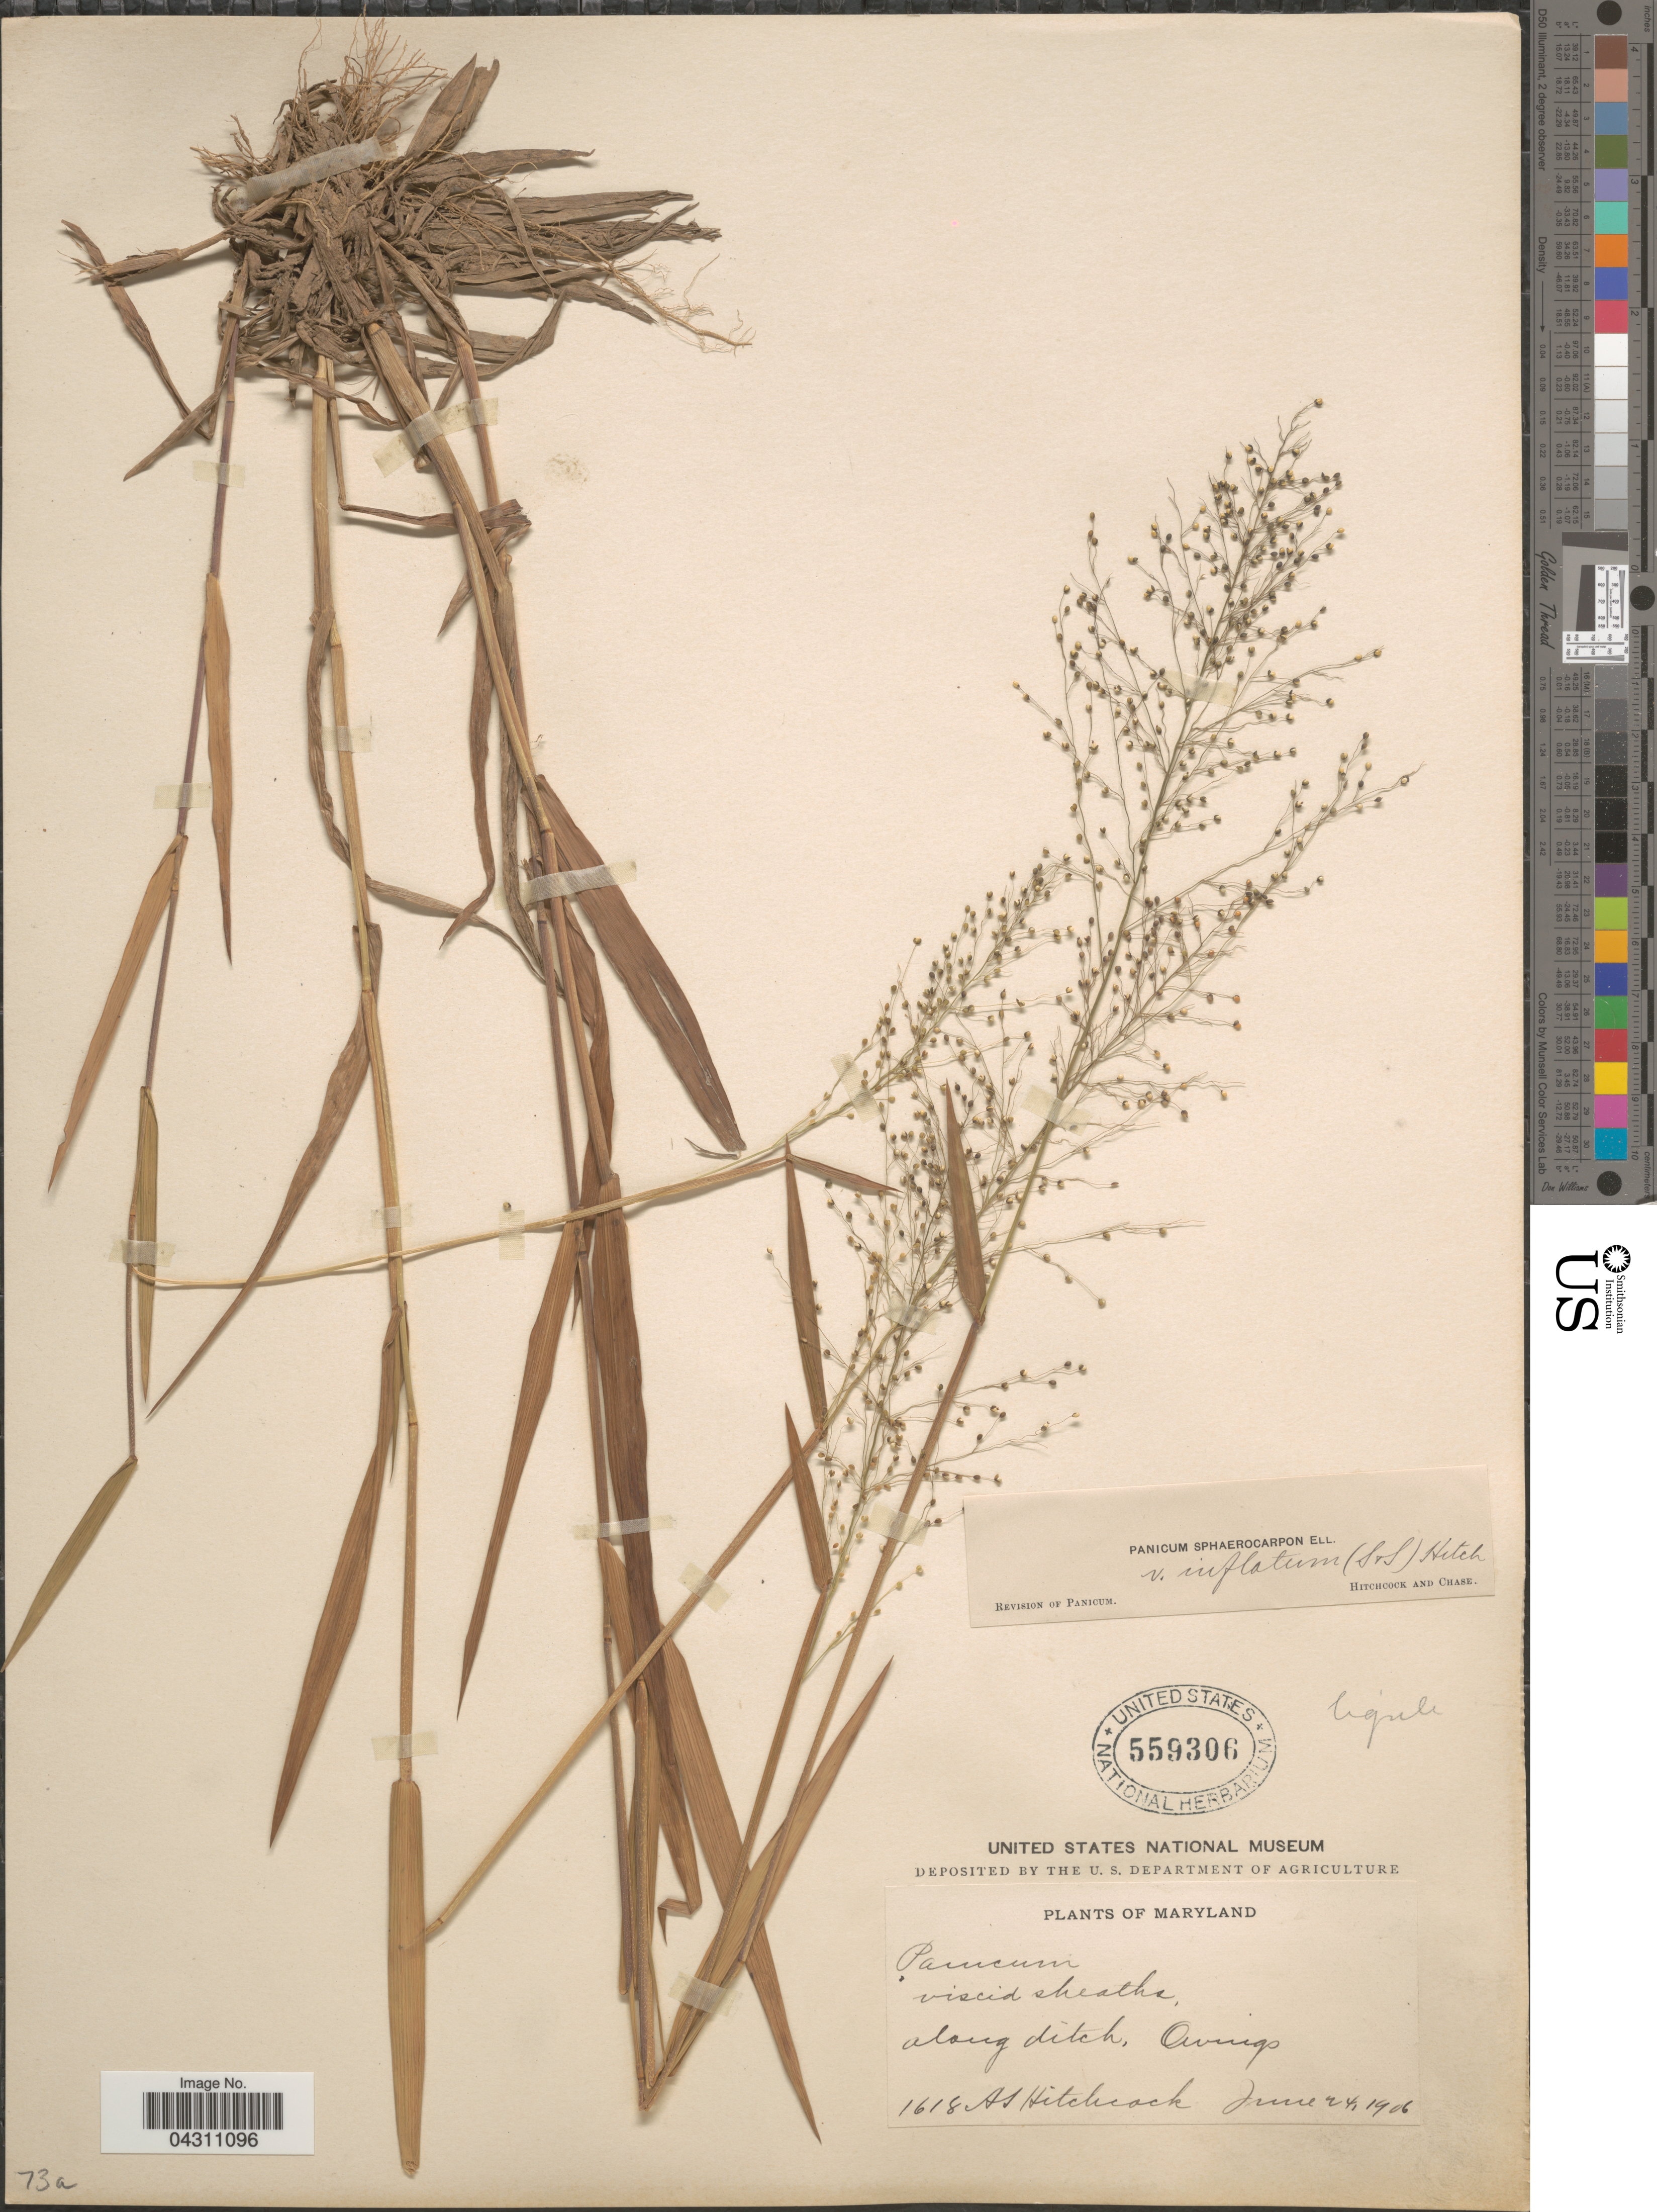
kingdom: Plantae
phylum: Tracheophyta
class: Liliopsida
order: Poales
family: Poaceae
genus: Dichanthelium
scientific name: Dichanthelium sphaerocarpon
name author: (Elliott) Gould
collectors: A. S. Hitchcock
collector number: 1618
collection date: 1906-06-24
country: United States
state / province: Maryland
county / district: Calvert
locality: Along ditch, Owings.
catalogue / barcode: US 559306